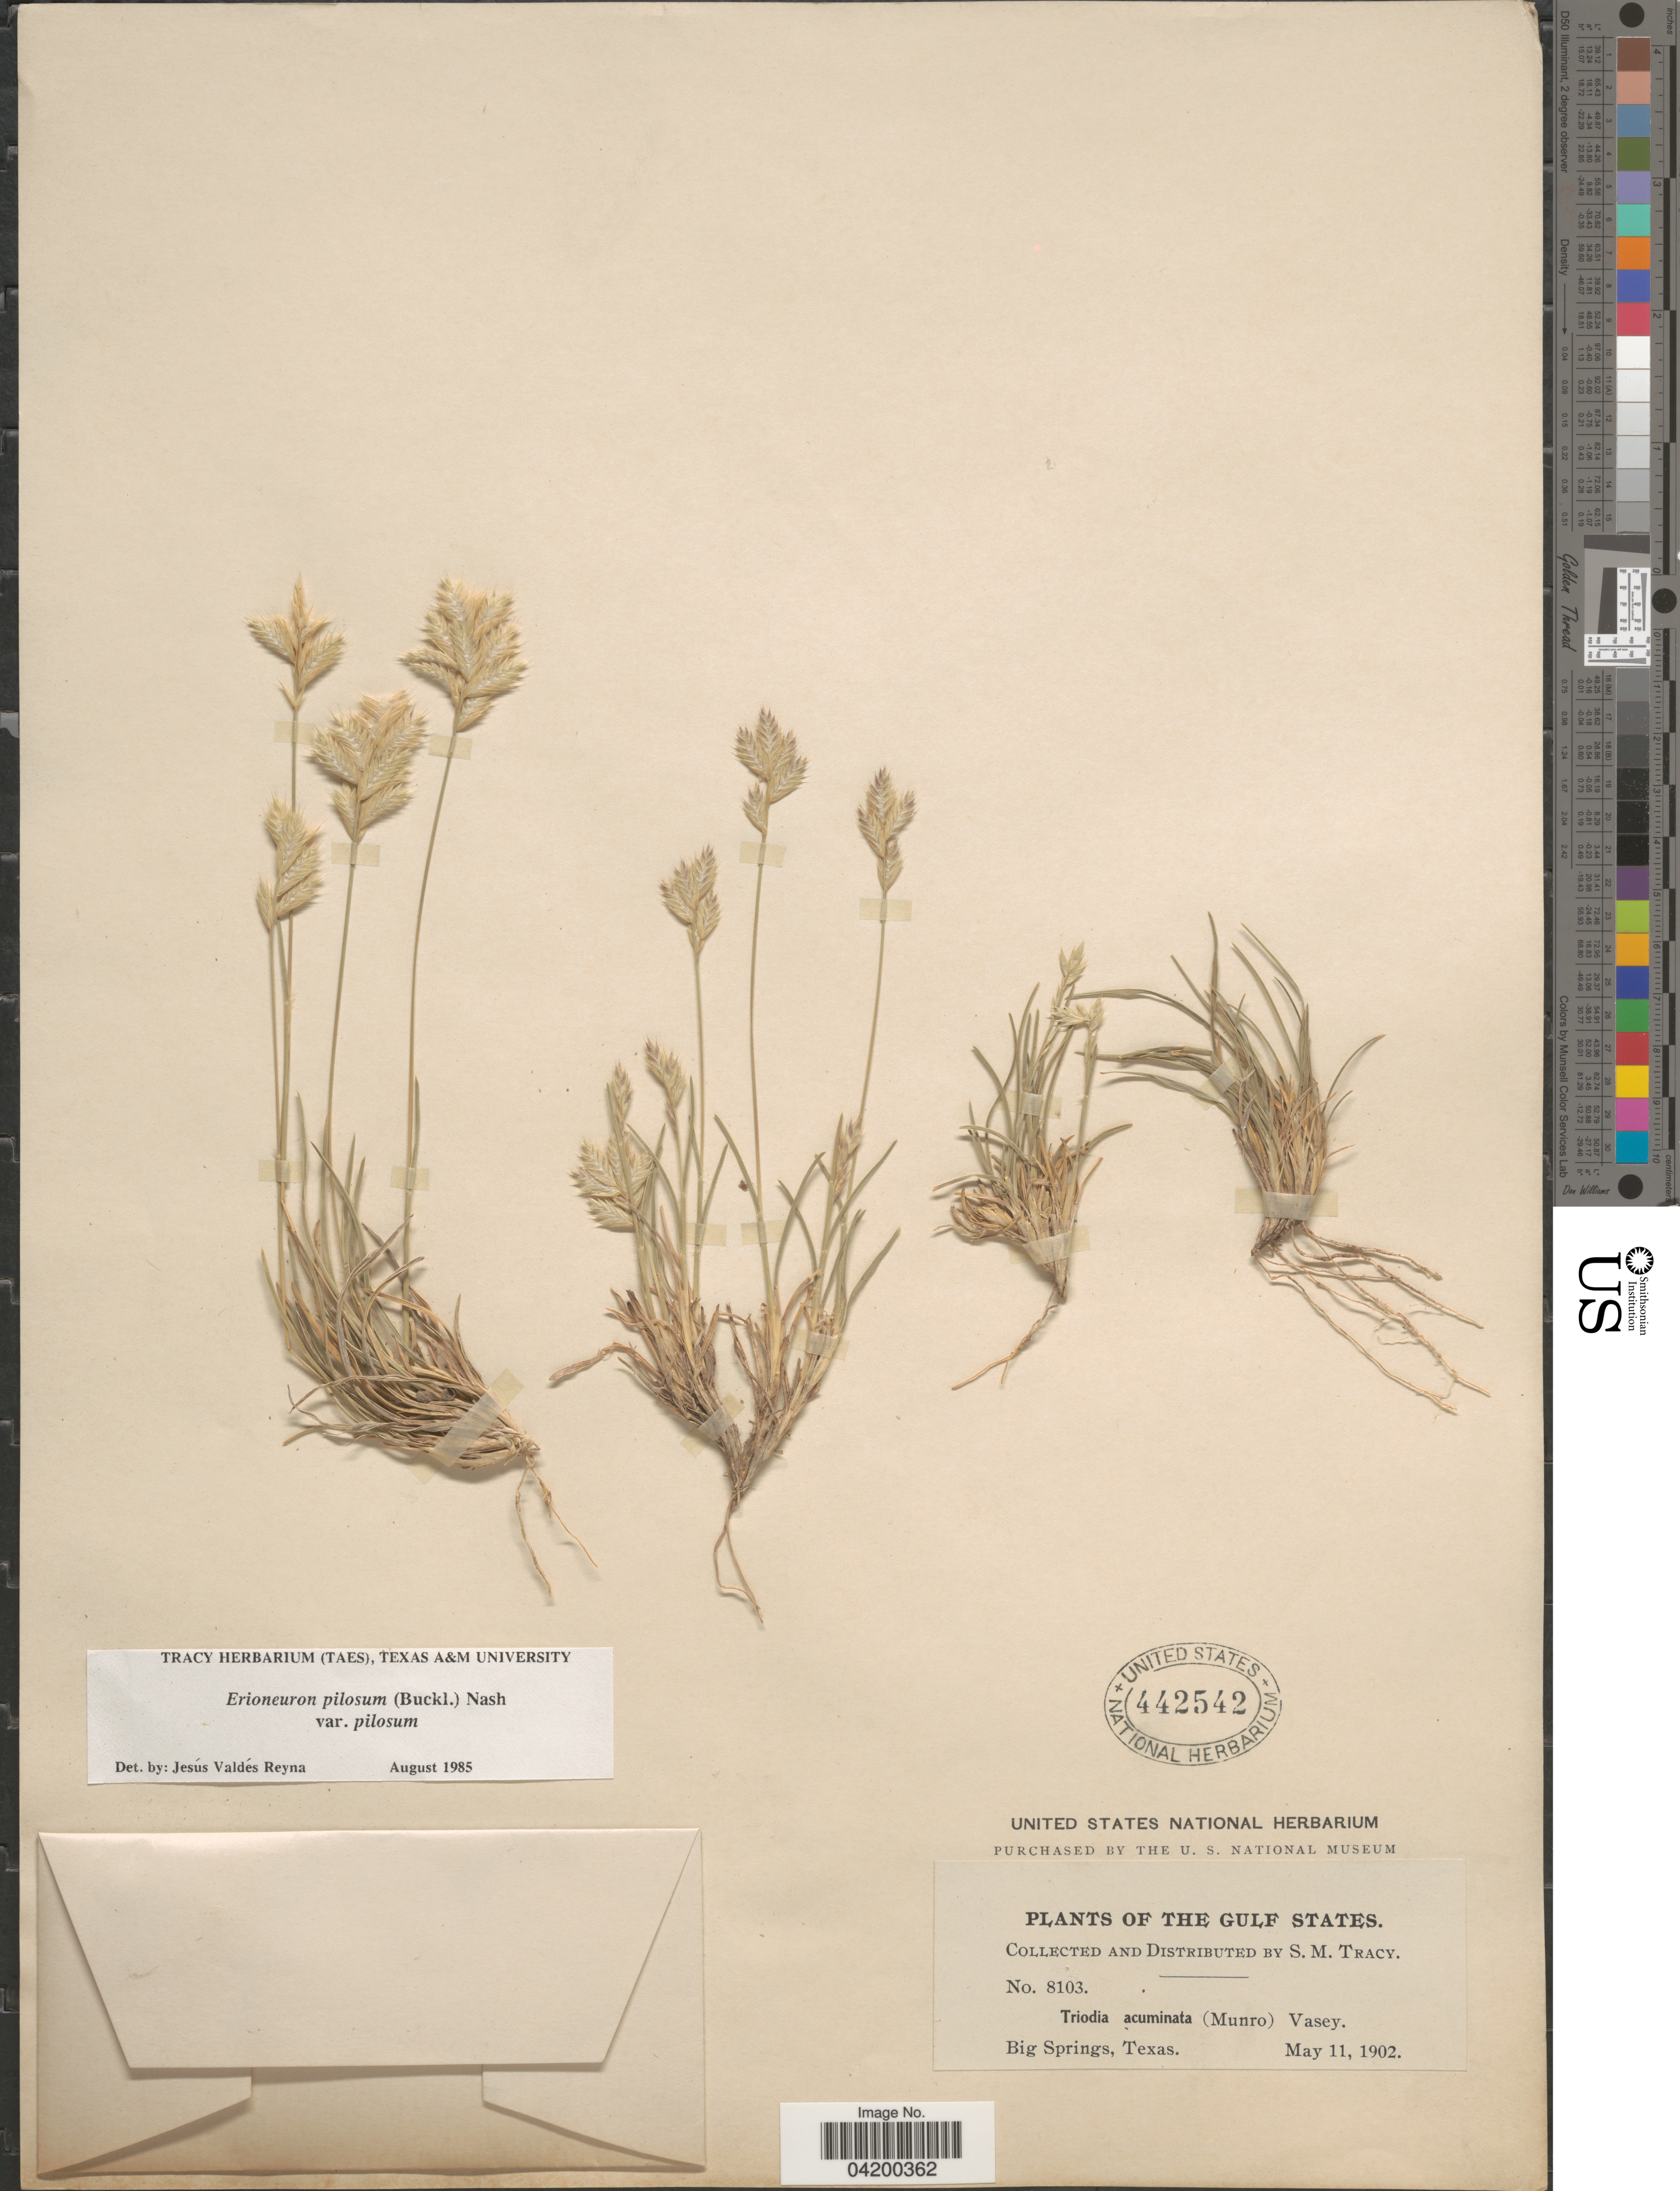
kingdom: Plantae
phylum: Tracheophyta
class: Liliopsida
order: Poales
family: Poaceae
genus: Erioneuron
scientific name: Erioneuron pilosum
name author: (Buckley) Nash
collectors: S. M. Tracy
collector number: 8103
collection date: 1902-05-11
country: United States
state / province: Texas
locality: Gulf States. Big Springs.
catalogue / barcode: US 442542